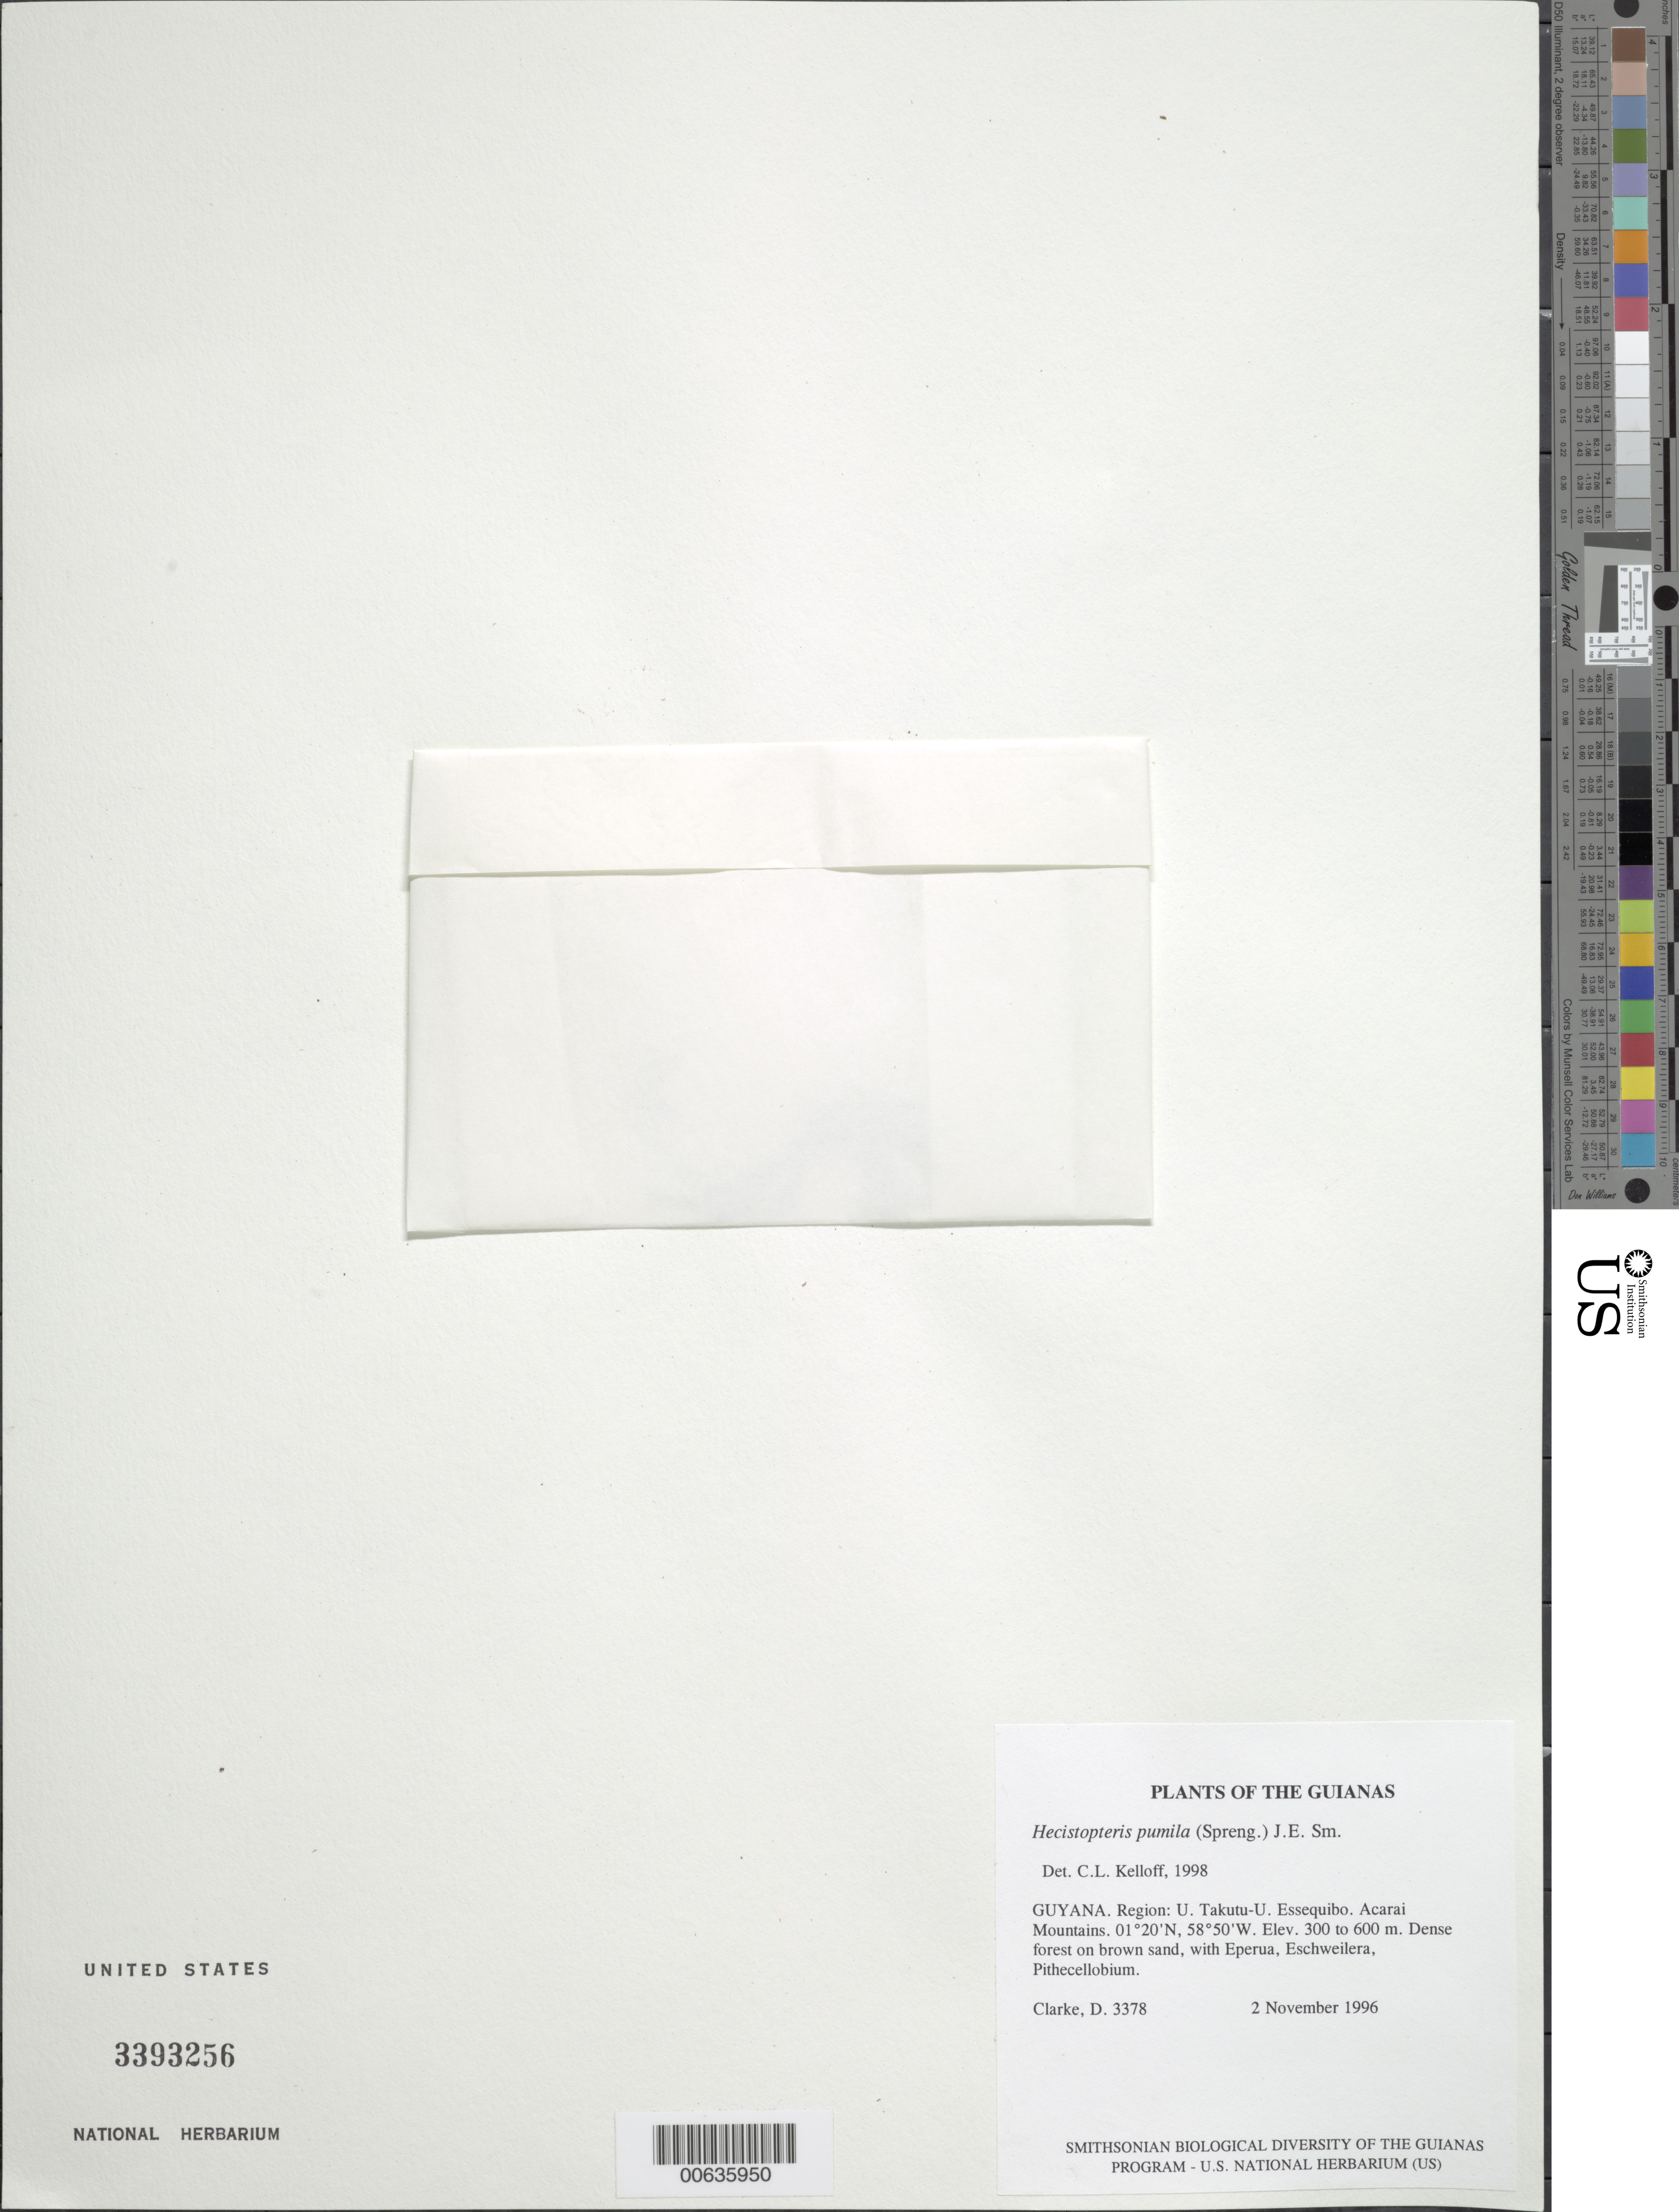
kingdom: Plantae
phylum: Tracheophyta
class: Polypodiopsida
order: Polypodiales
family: Pteridaceae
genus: Hecistopteris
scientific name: Hecistopteris pumila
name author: Christ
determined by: Kelloff, Carol L., (US), Smithsonian Institution - National Museum of Natural History (UNITED STATES)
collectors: H. D. Clarke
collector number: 3378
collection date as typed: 2 November 1996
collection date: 1996-11-02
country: Guyana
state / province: U. Takutu-U. Essequibo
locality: Acarai Mountains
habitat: Dense forest on brown sand, with Eperua, Eschweilera, Pithecellobium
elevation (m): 300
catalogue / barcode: US 3393256